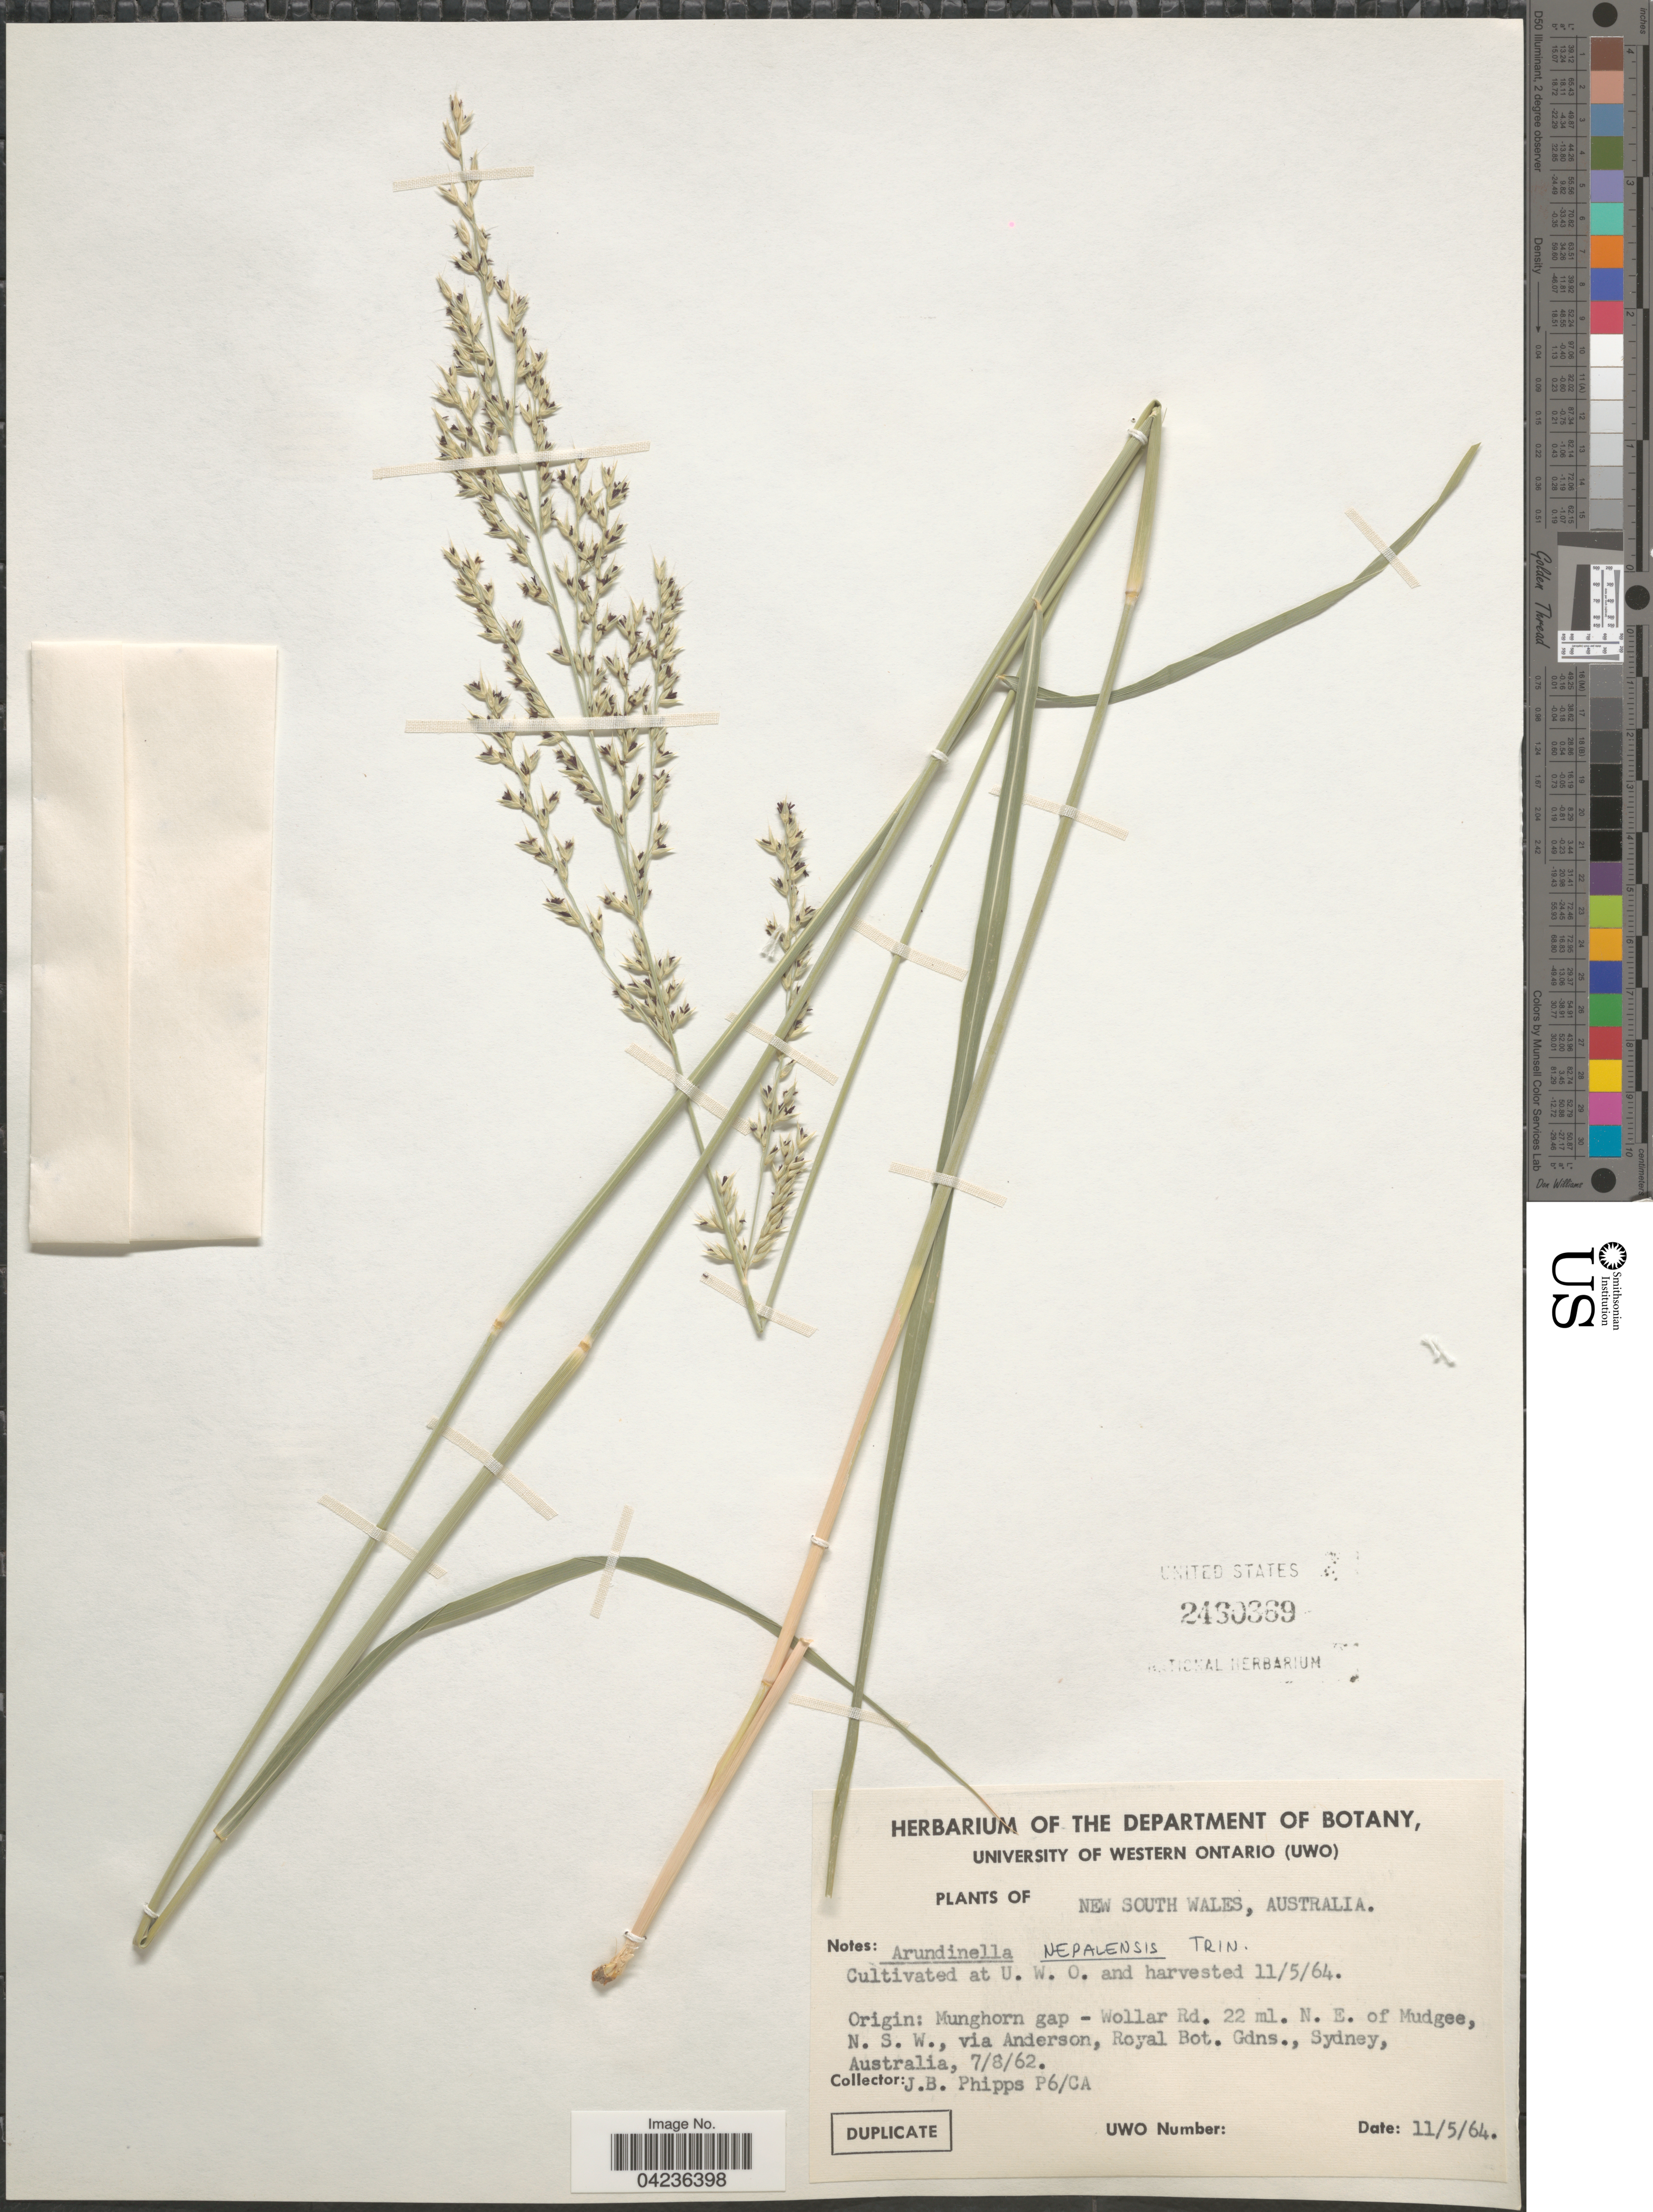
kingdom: Plantae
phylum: Tracheophyta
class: Liliopsida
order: Poales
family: Poaceae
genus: Arundinella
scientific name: Arundinella nepalensis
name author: Trin.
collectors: J. Phipps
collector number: P6/CA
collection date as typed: Transcribed d/m/y: 11/5/64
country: Canada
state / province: Ontario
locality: At U. W. O. and harvested 11/5/64.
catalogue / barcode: US 2460369